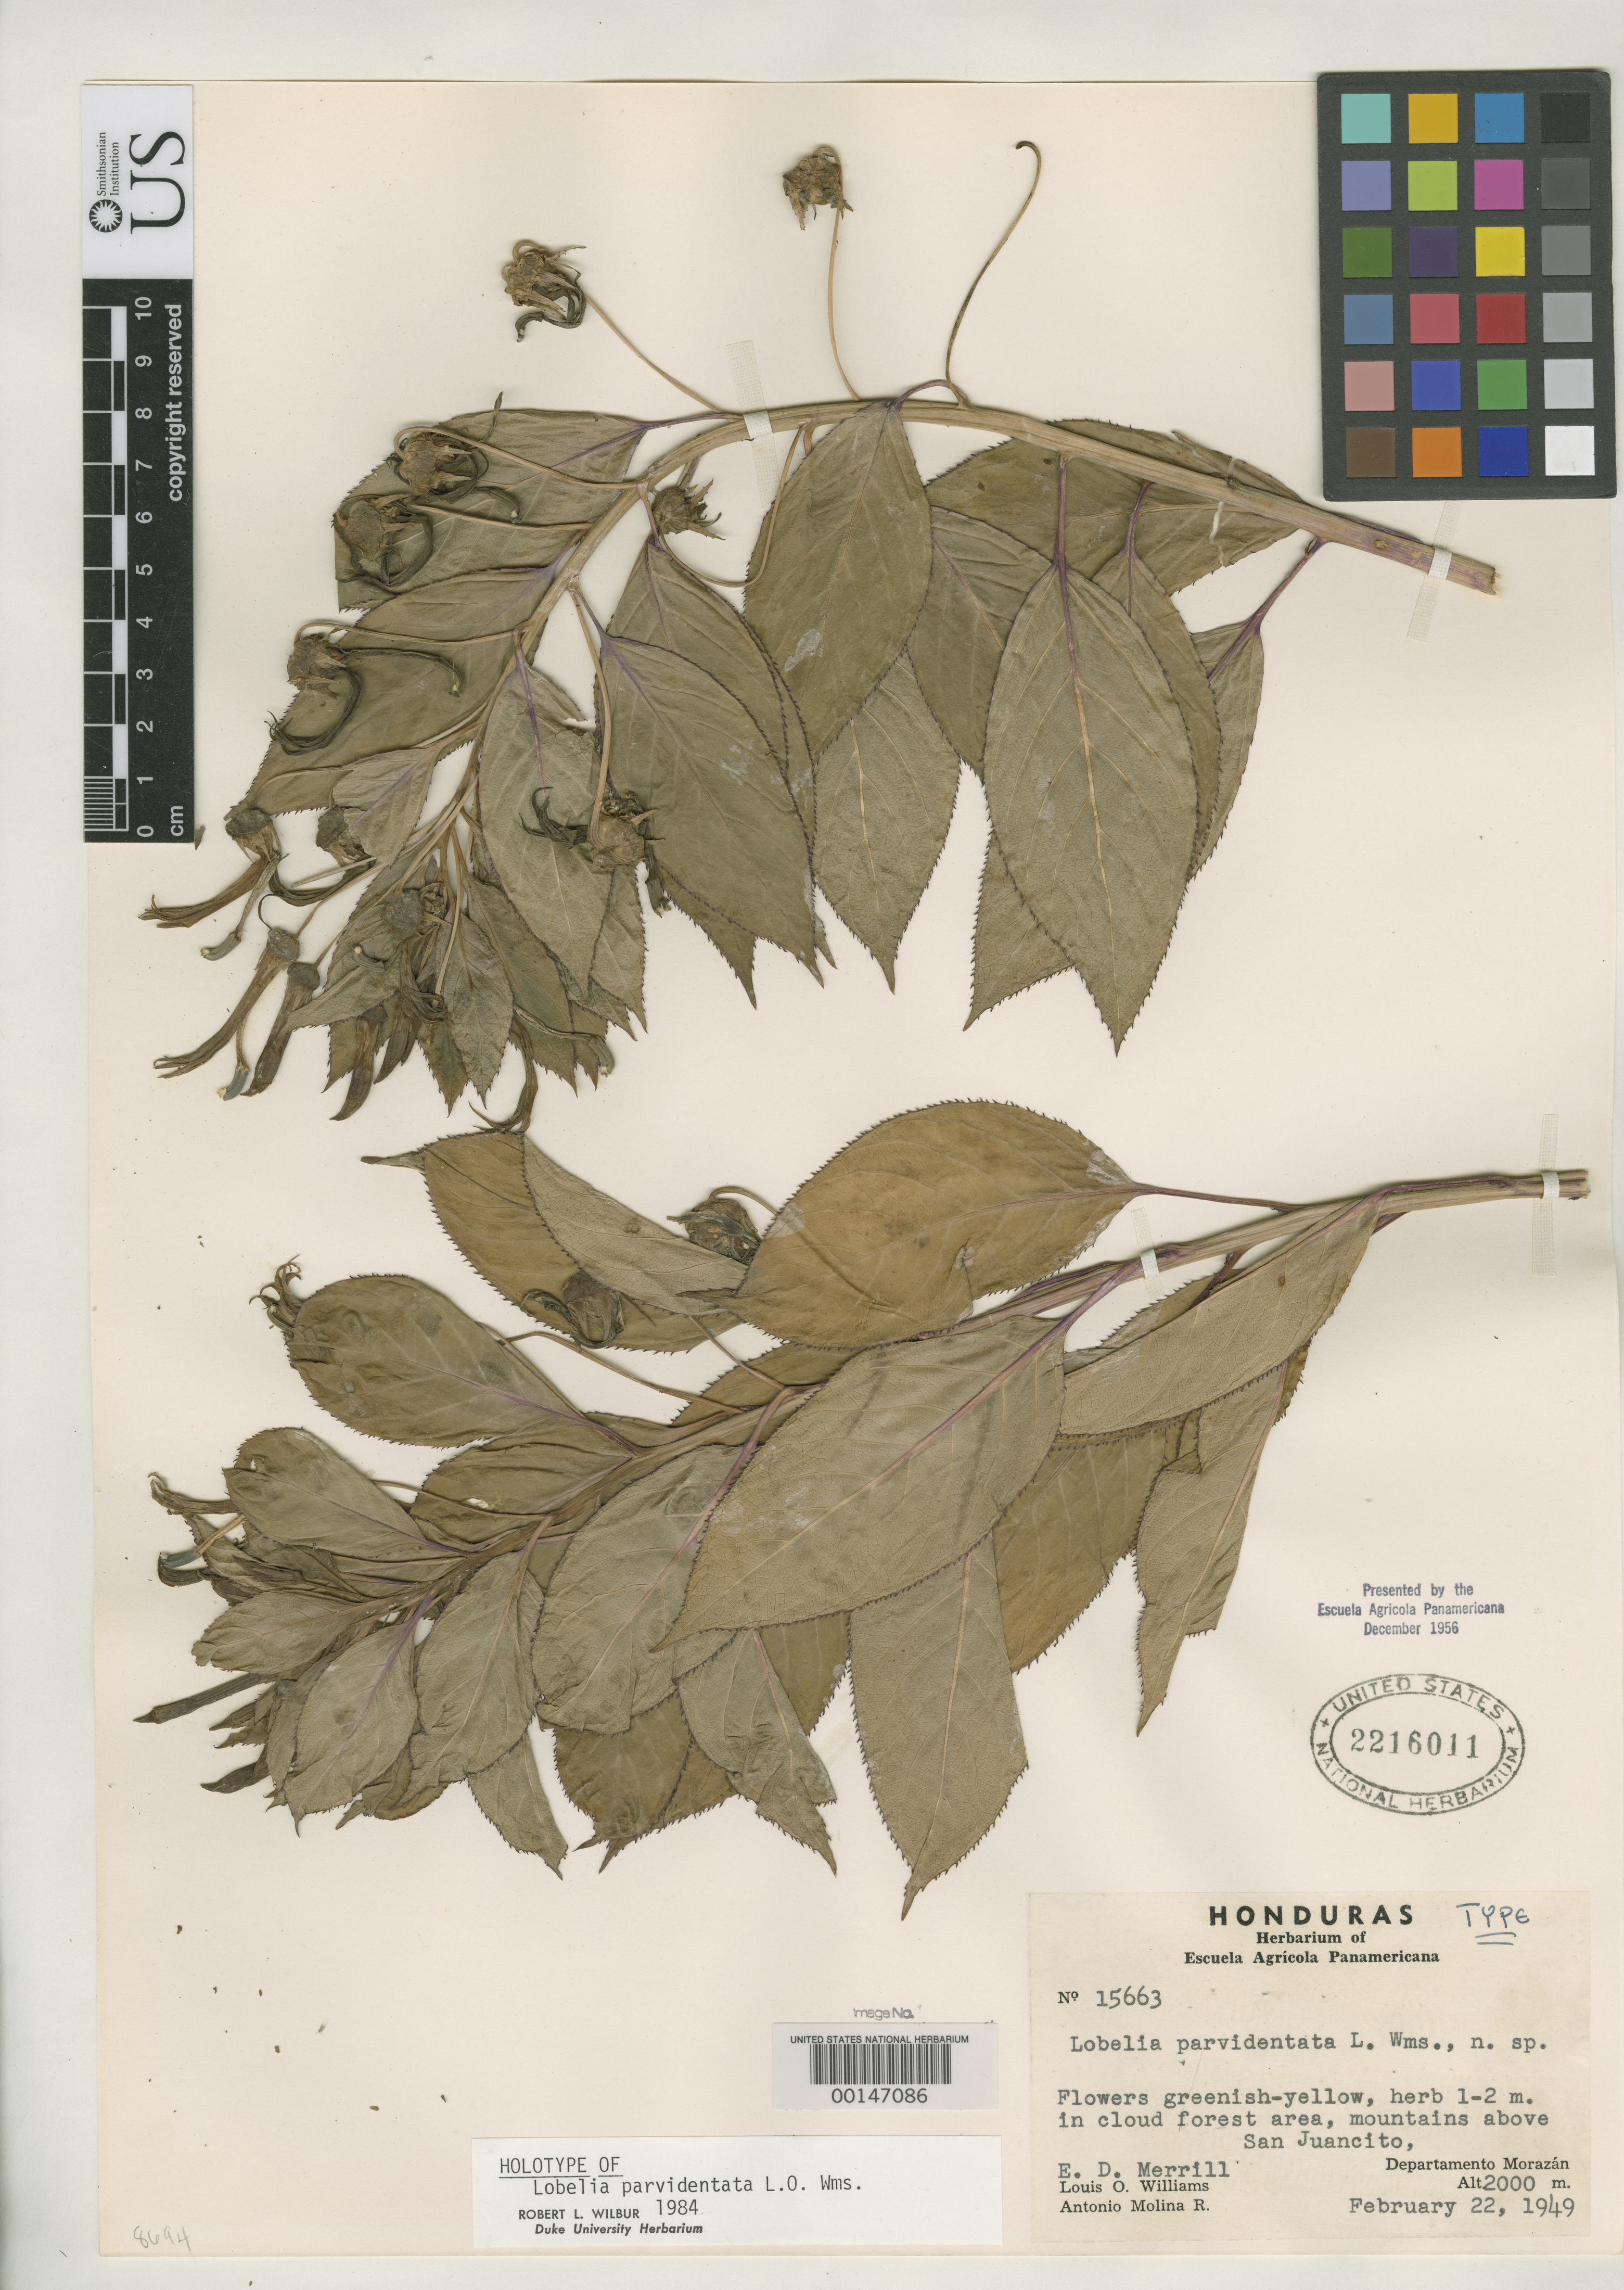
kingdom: Plantae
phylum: Tracheophyta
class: Magnoliopsida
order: Asterales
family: Campanulaceae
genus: Lobelia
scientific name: Lobelia parvidentata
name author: L.O. Williams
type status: Holotype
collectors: E. D. Merrill, L. O. Williams & A. Molina R.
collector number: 15663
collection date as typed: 22 Feb 1949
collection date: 1949-02-22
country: Honduras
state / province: Fco. Morazán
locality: San Juancito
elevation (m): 2000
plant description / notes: "Presented by the Escuela Agricola Panamericana December 1956." Holotype, transferred from EAP to US (see Dorr et al. 2009, Taxon 58: 993-1001).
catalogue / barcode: US 2216011